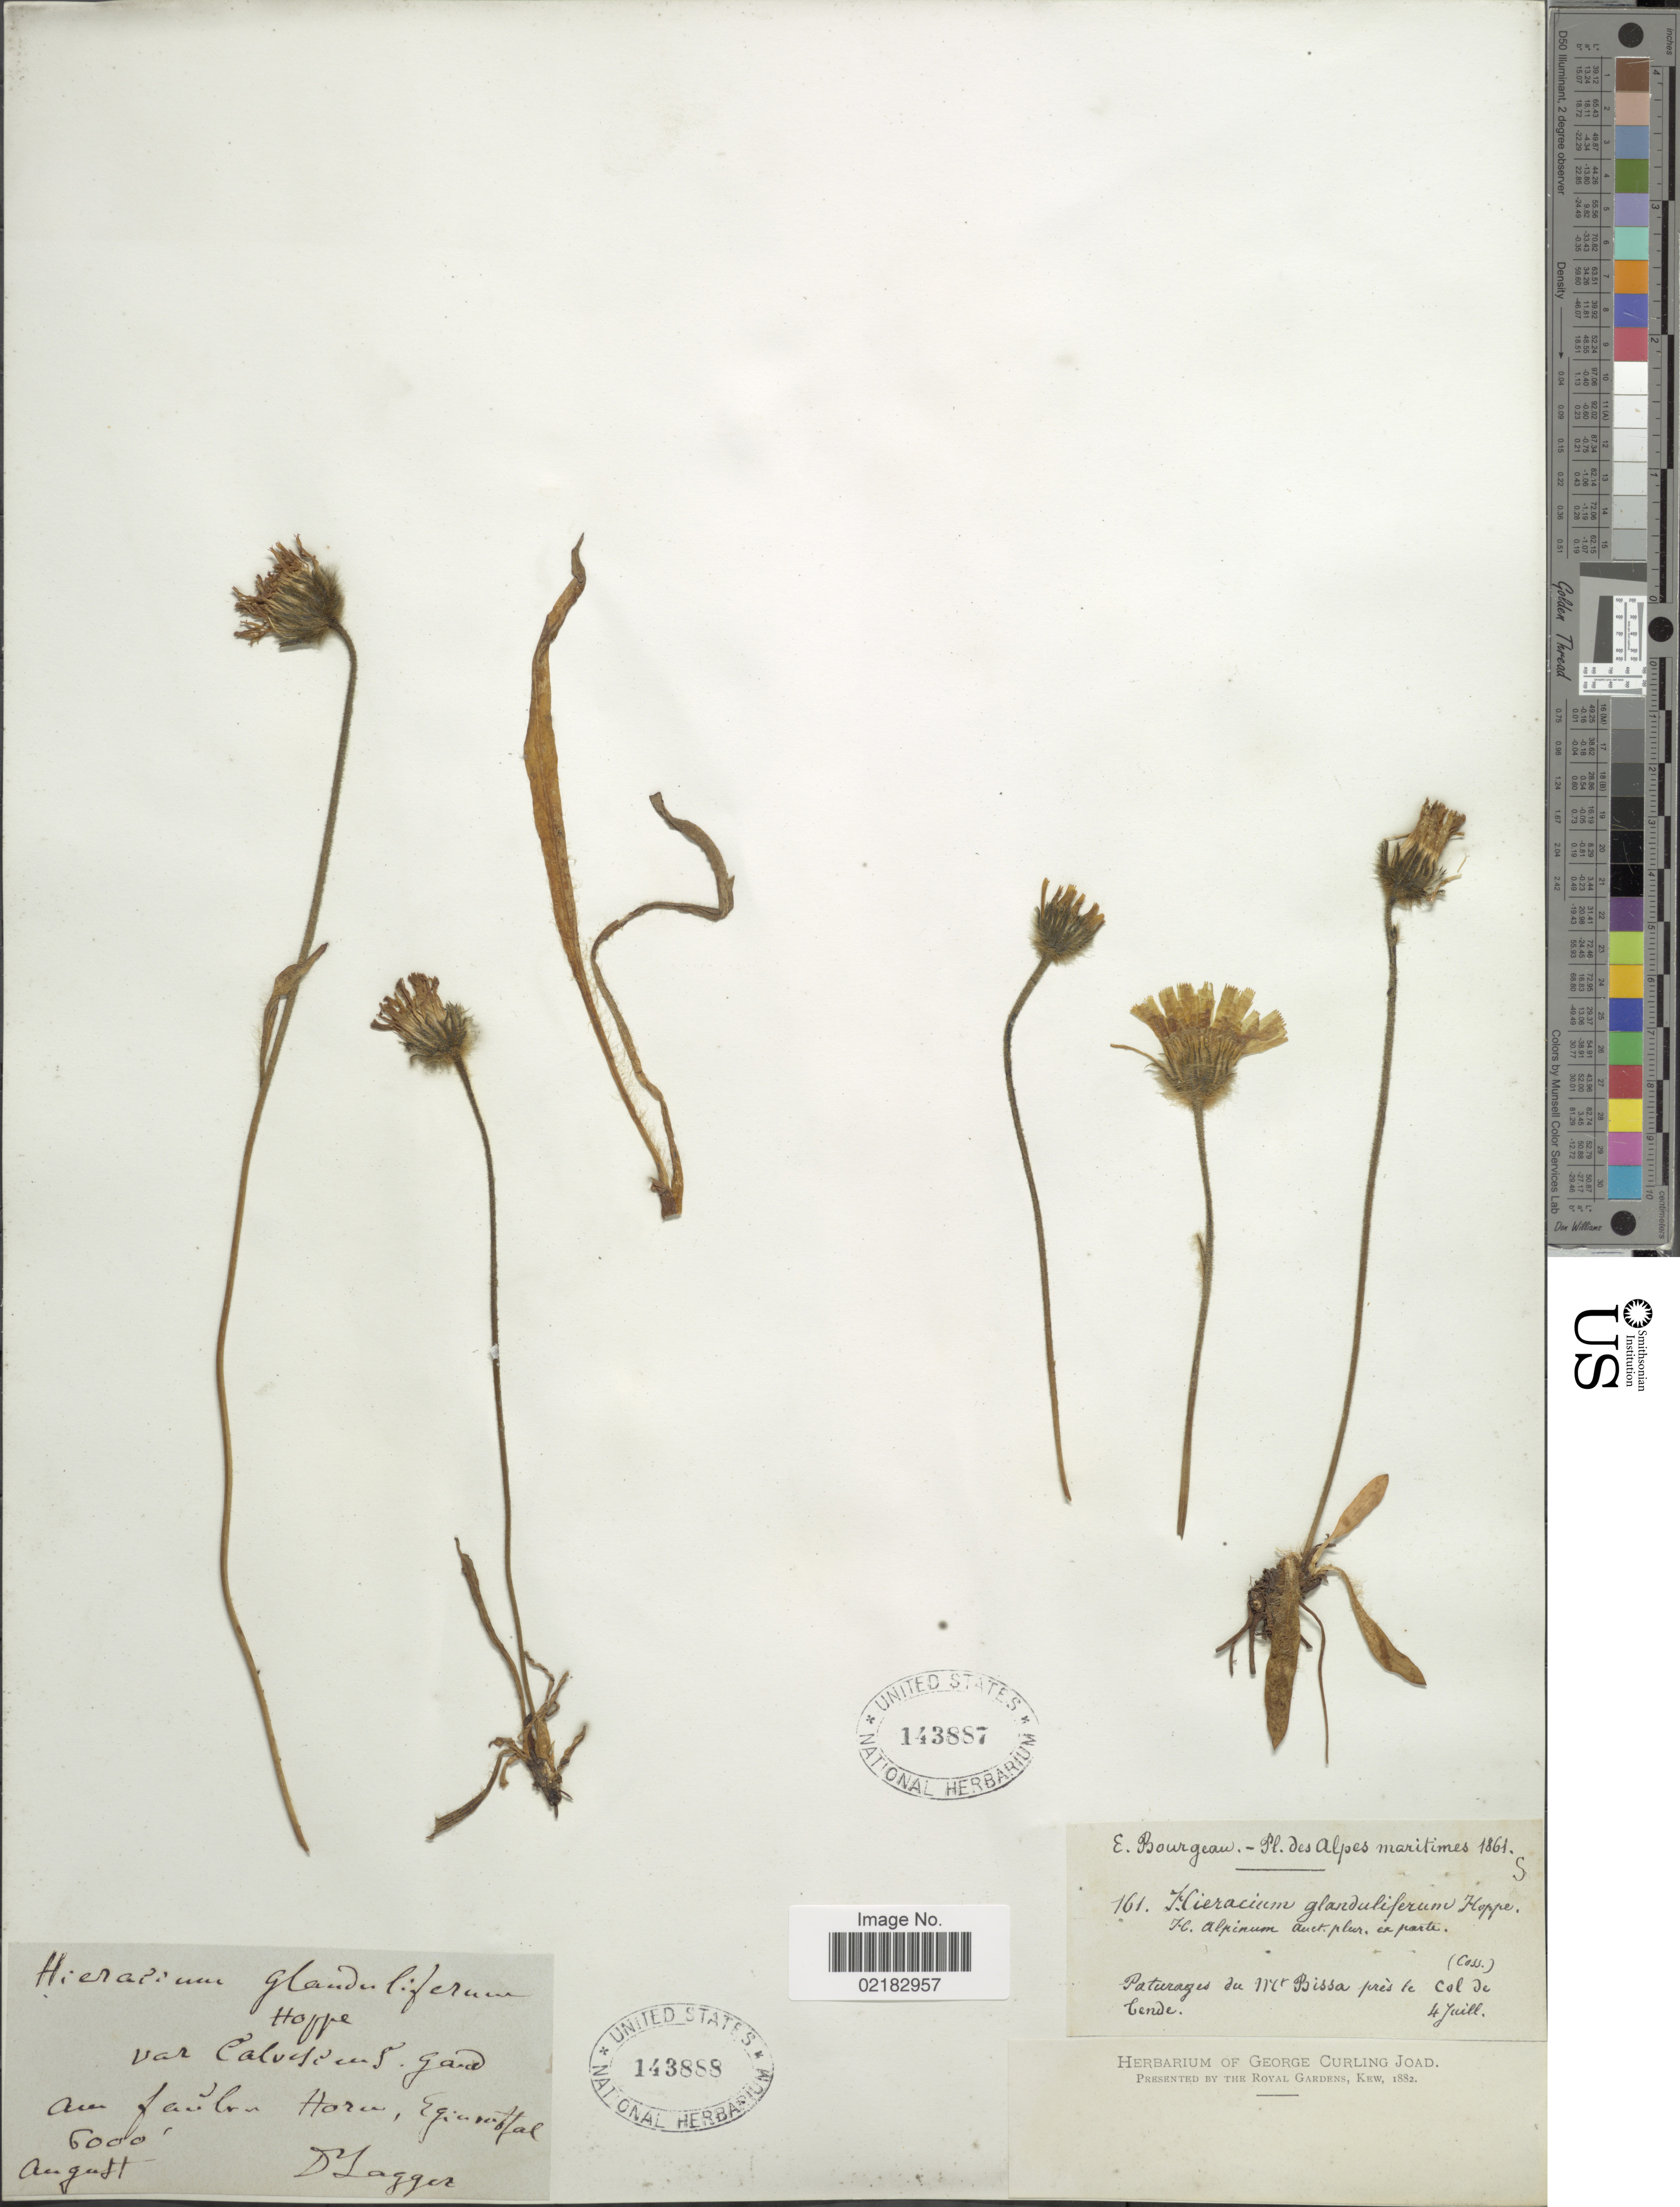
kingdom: Plantae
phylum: Tracheophyta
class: Magnoliopsida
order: Asterales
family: Asteraceae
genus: Hieracium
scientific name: Hieracium piliferum subsp. glanduliferum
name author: (Hoppe) Zahn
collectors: F. J. Lagger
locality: Hoppe var Calvetiauis Gard au Faulen Horu Equiiftal [interpreted]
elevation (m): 1829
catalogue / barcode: US 173888-2